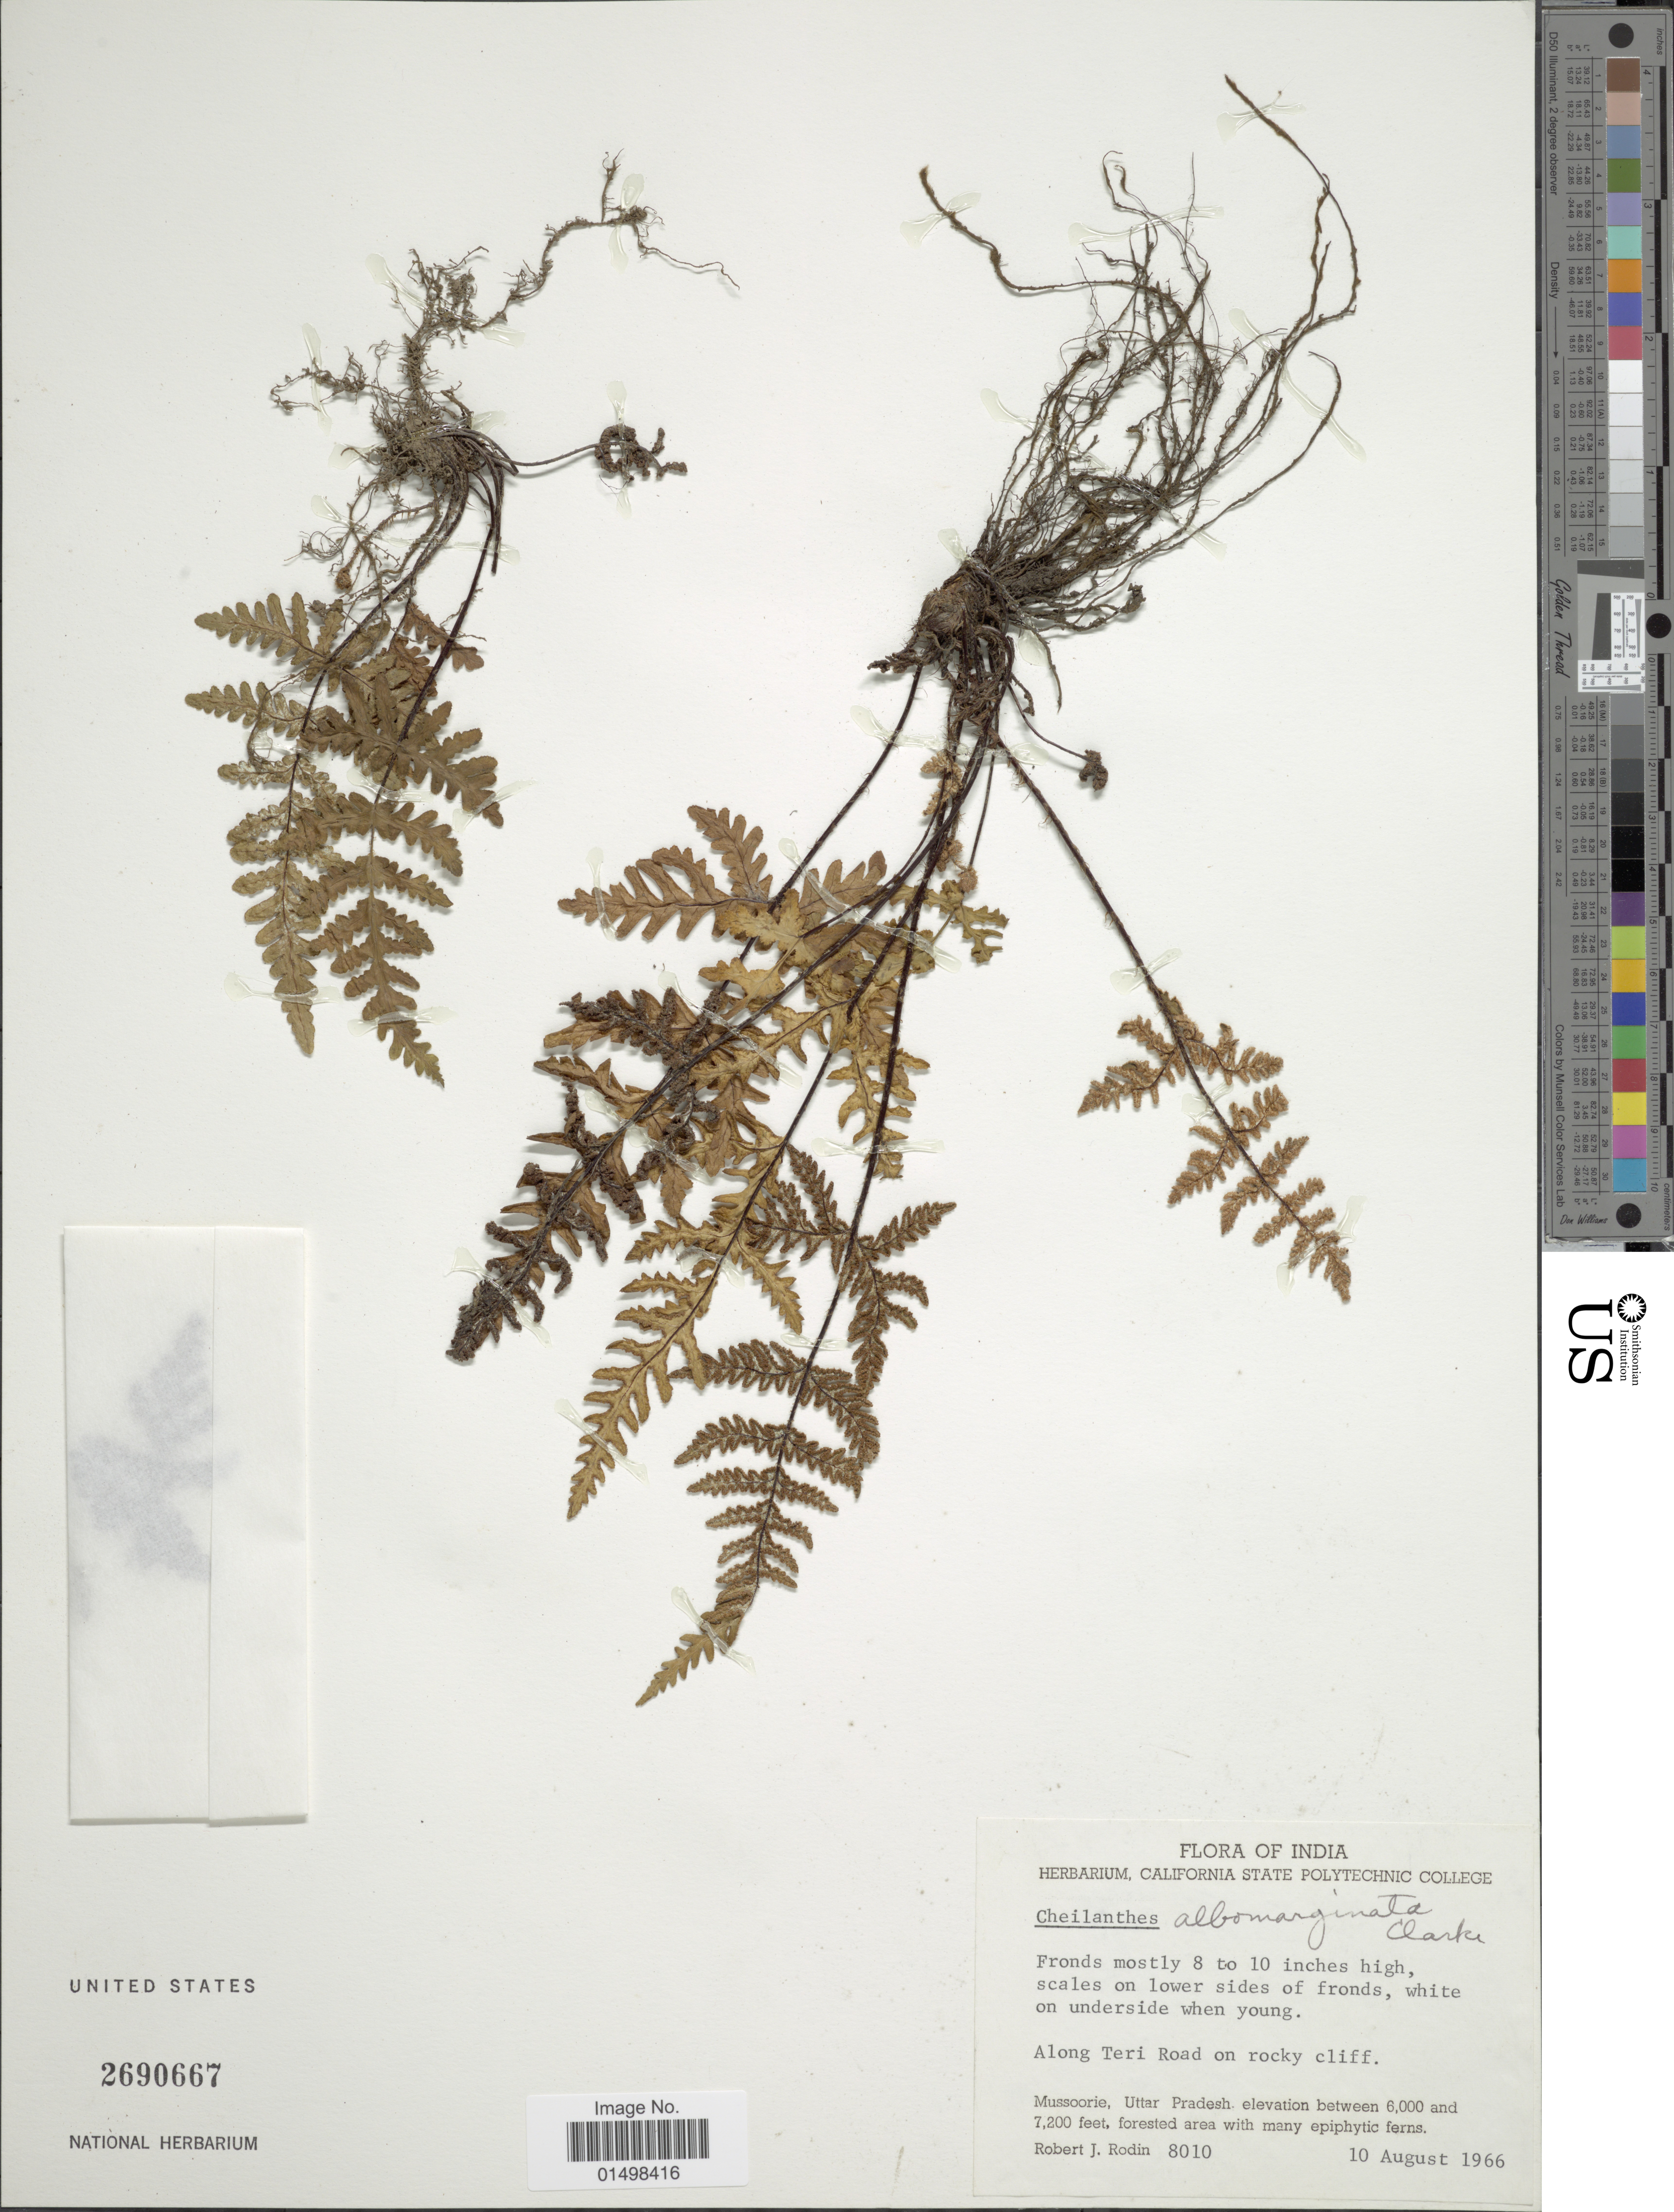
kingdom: Plantae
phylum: Tracheophyta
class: Polypodiopsida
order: Polypodiales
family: Pteridaceae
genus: Aleuritopteris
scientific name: Aleuritopteris albomarginata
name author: (C.B. Clarke) Ching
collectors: R. J. Rodin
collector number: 8010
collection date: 1966-08-10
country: India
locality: Along Teri road on rocky cliff. Mussoorie, Uttar Pradesh.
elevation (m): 1829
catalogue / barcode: US 2690667